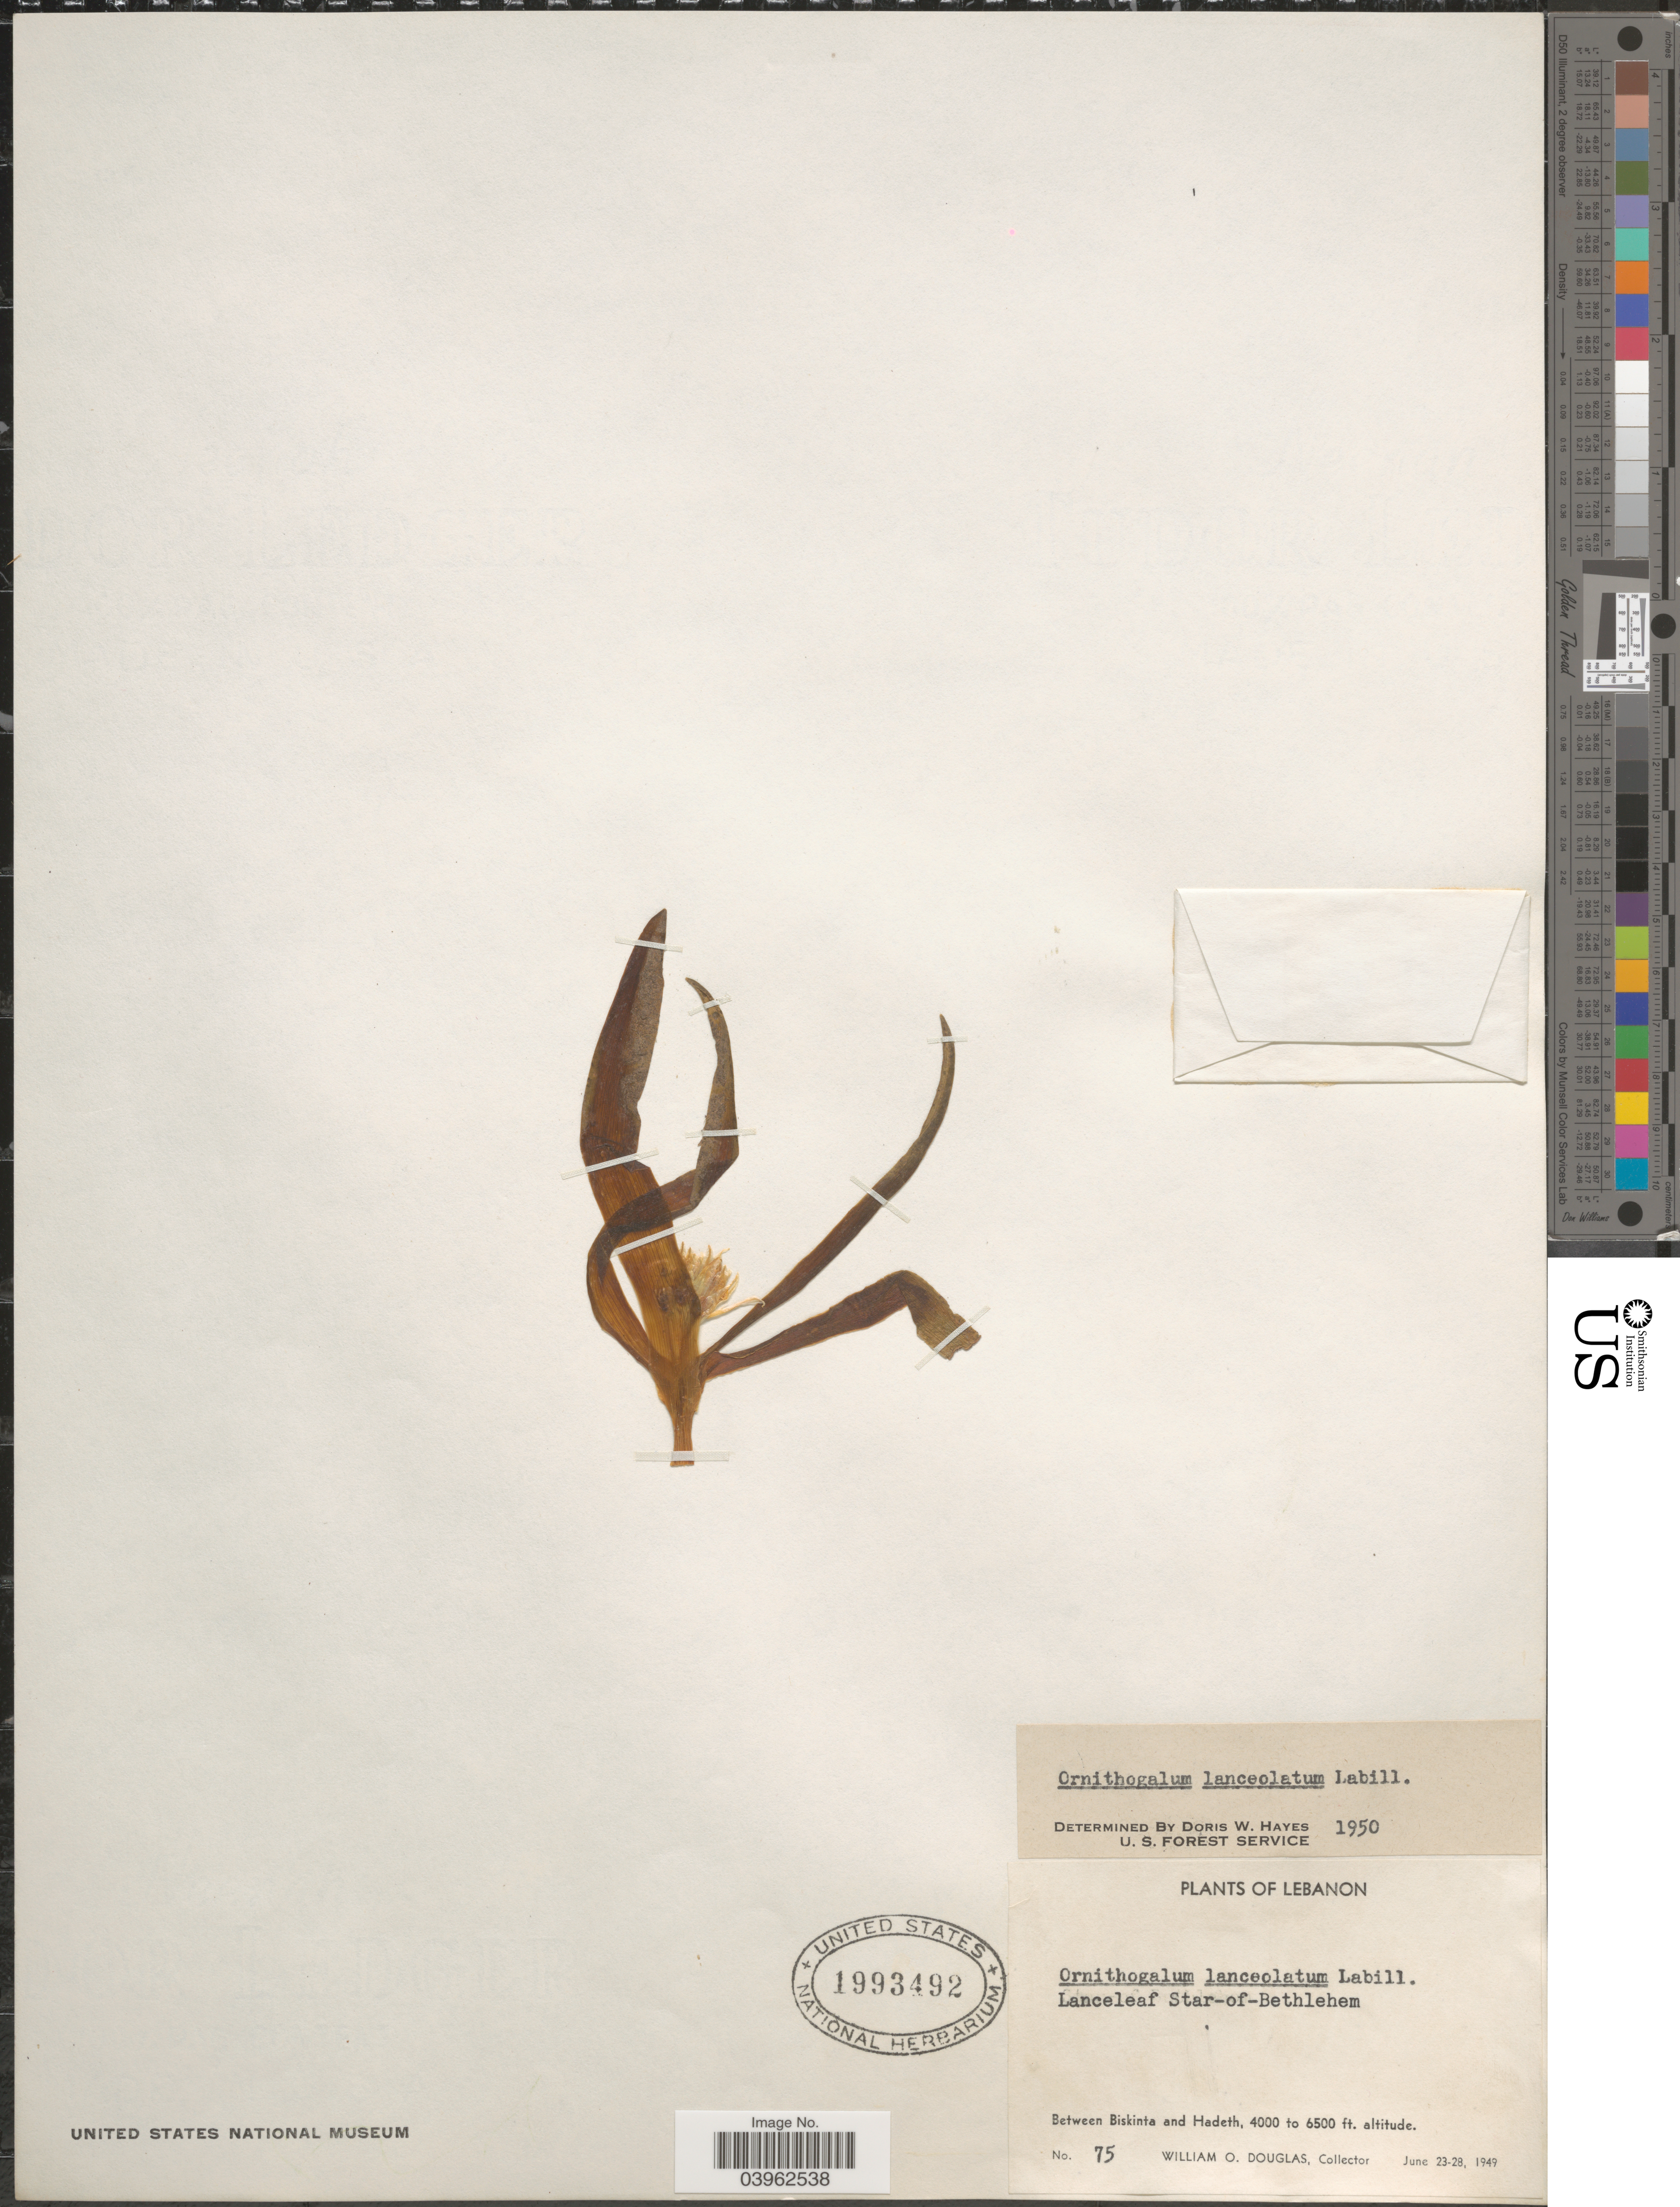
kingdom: Plantae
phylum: Tracheophyta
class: Liliopsida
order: Asparagales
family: Asparagaceae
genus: Ornithogalum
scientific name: Ornithogalum lanceolatum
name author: Labill.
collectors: W. Douglas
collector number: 75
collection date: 1949-06-23/1949-06-28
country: Lebanon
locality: Between Biskinta and Hadeth.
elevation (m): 1219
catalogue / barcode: US 1993492